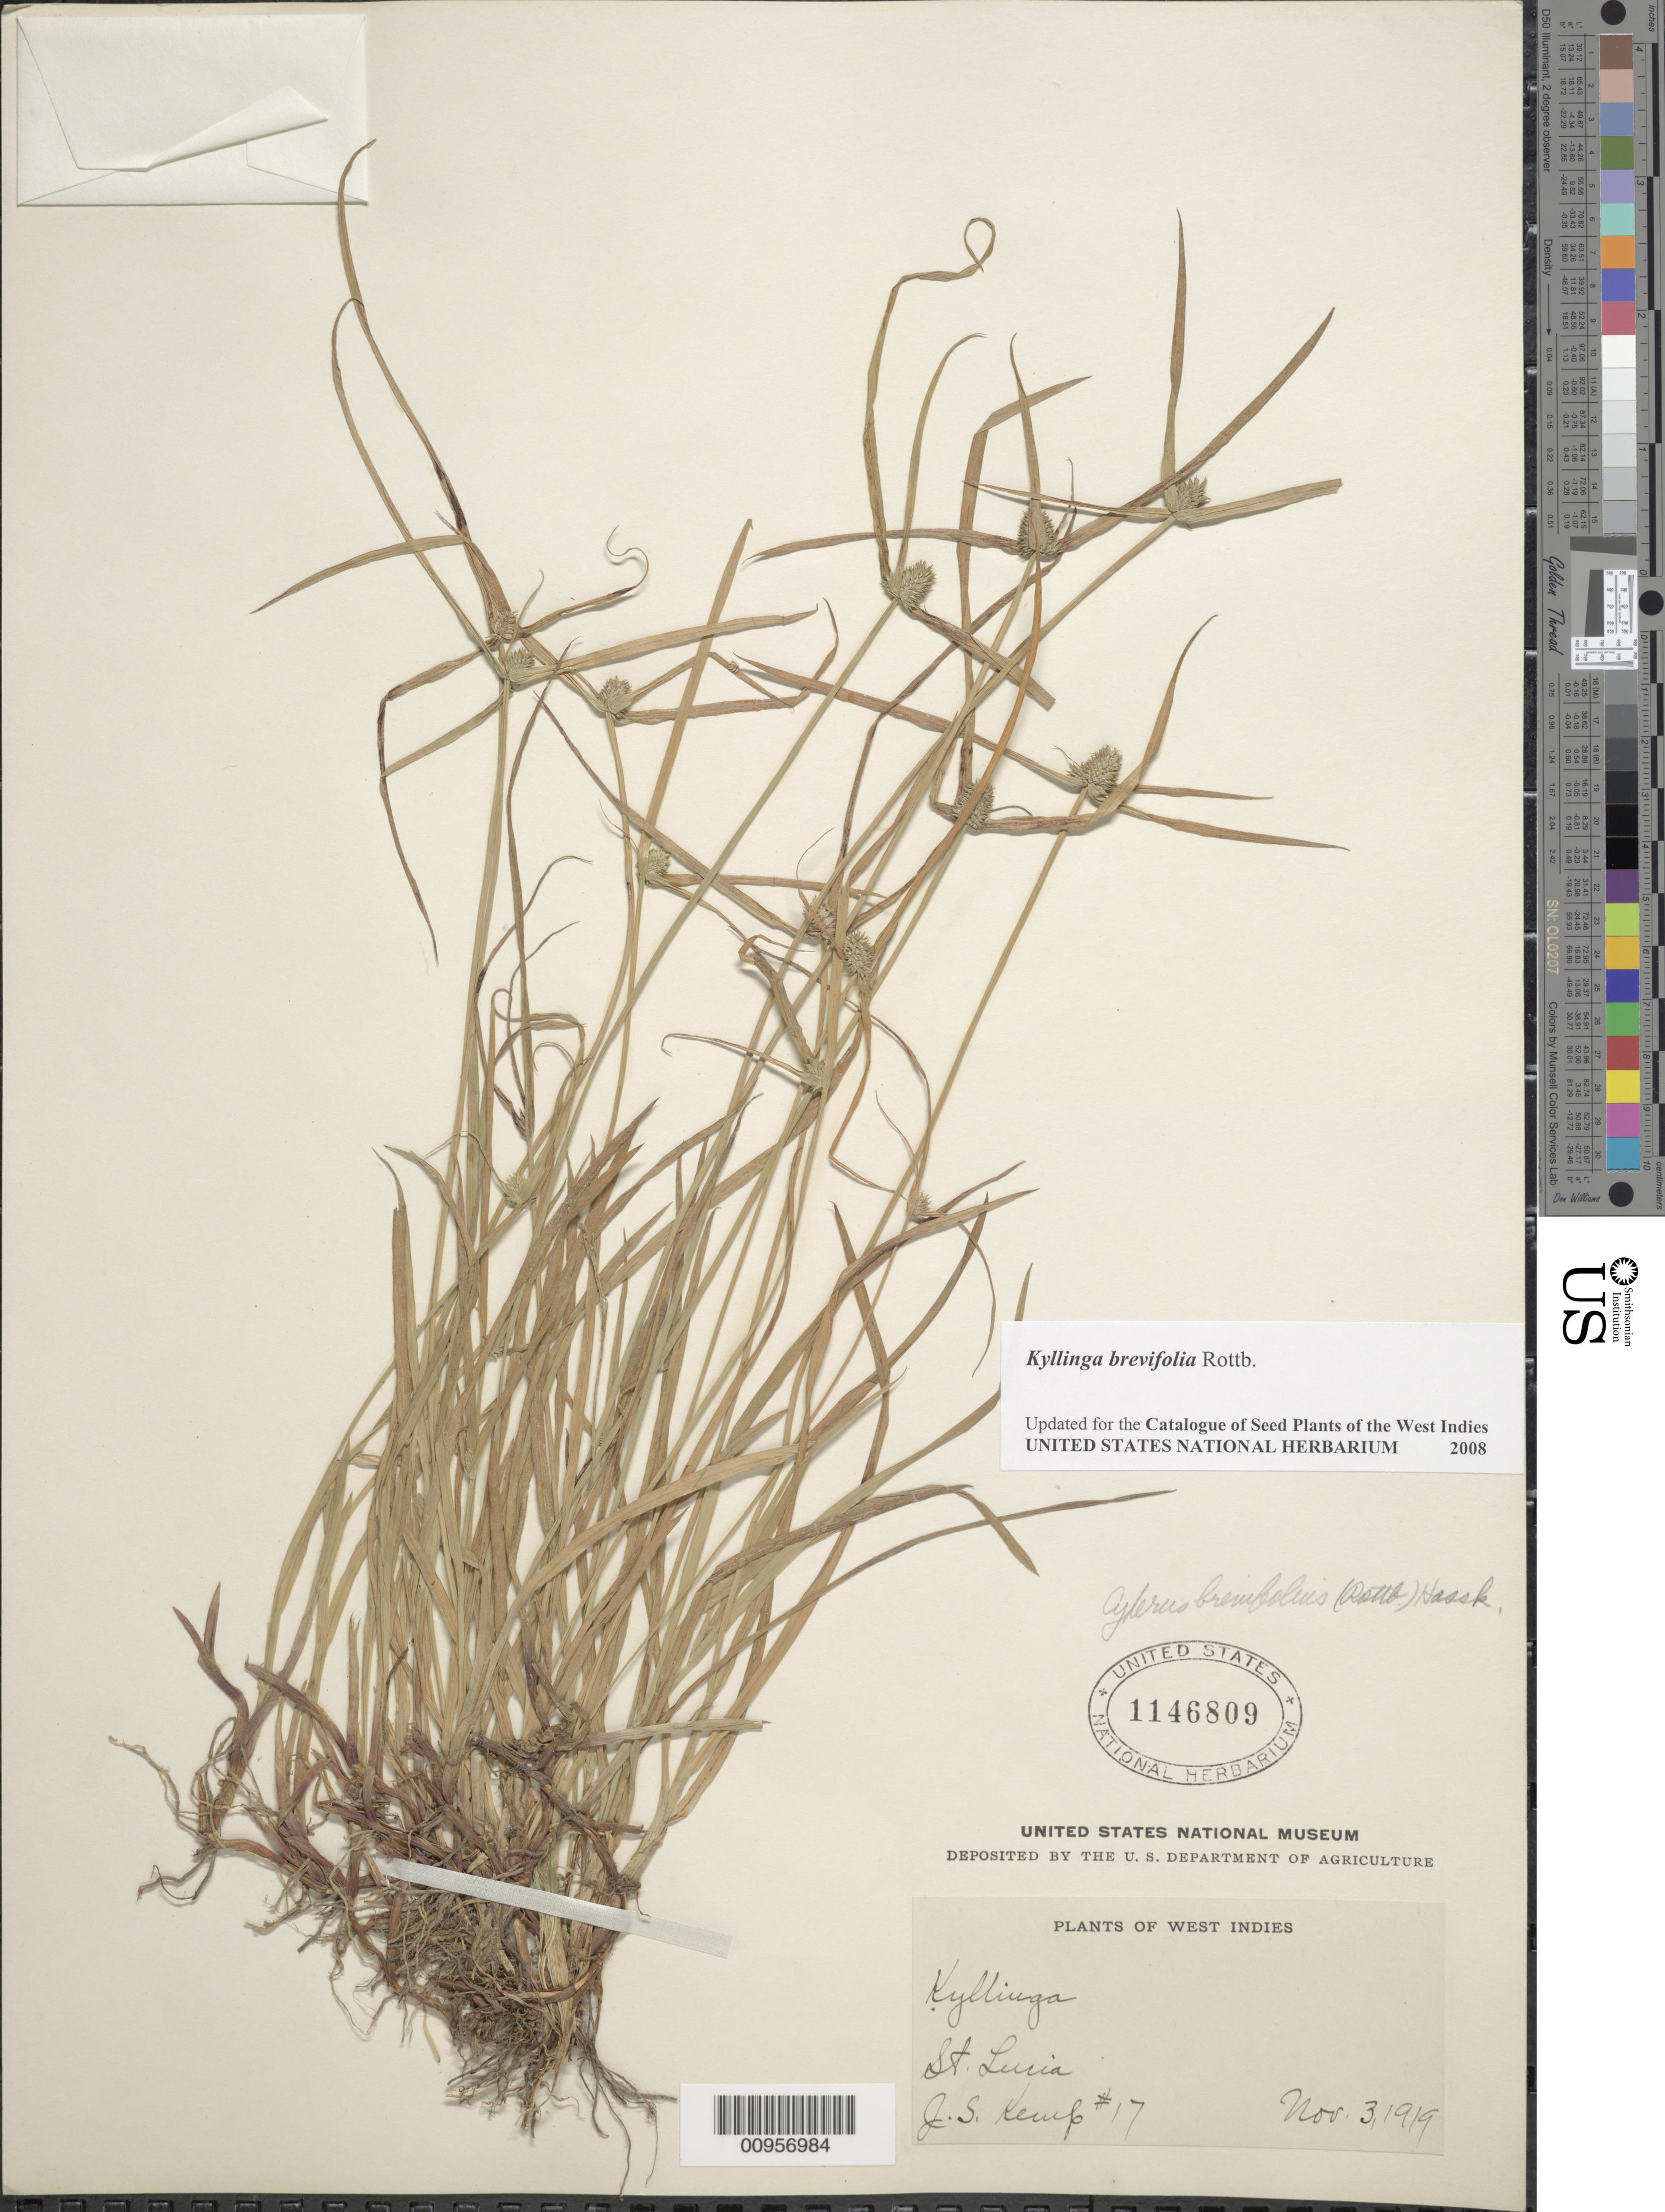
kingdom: Plantae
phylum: Tracheophyta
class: Liliopsida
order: Poales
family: Cyperaceae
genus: Cyperus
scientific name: Cyperus brevifolius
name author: (Rottb.) Hassk.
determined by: Strong, M. T., (US), Smithsonian Institution - National Museum of Natural History (UNITED STATES)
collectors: J. Kemp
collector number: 17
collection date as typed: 03 Nov 1919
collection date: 1919-11-03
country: St. Lucia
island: St. Lucia I.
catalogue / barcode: US 1146809